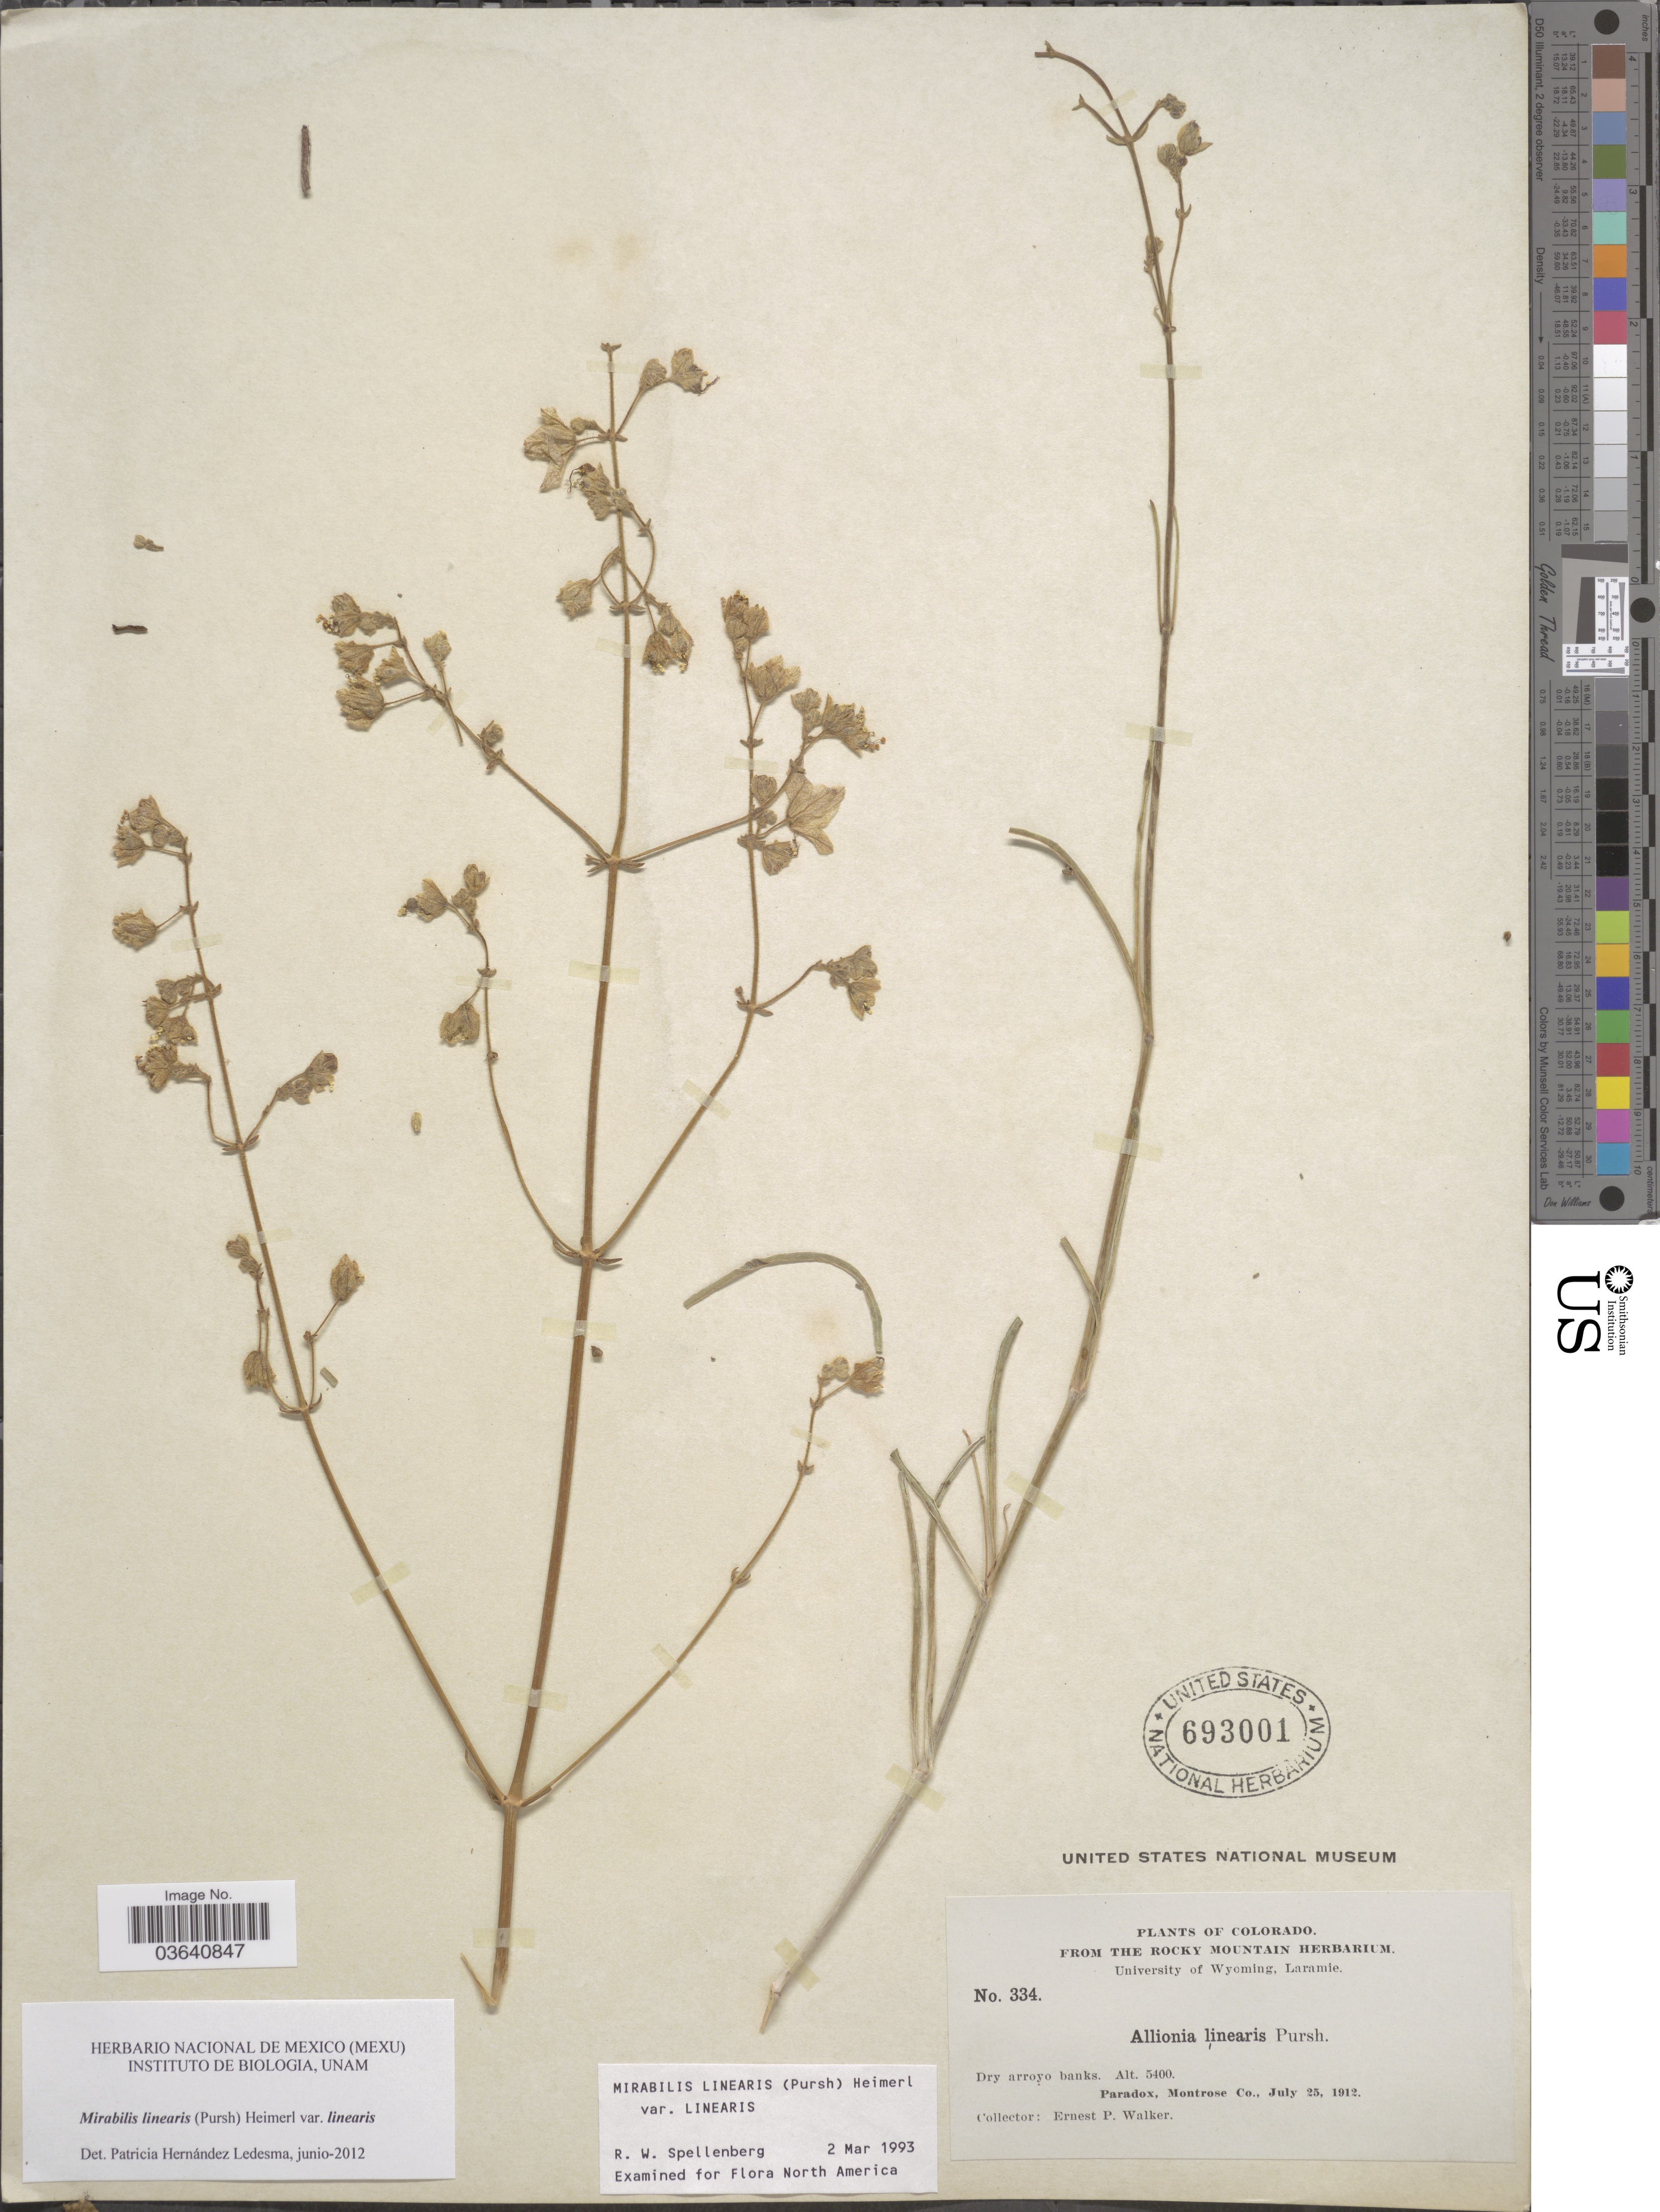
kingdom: Plantae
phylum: Tracheophyta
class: Magnoliopsida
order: Caryophyllales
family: Nyctaginaceae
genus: Mirabilis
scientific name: Mirabilis linearis var. linearis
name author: (Pursh) Heimerl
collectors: E. P. Walker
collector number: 334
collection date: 1912-07-25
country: United States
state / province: Colorado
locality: Paradox, Montrose Co.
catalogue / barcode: US 693001